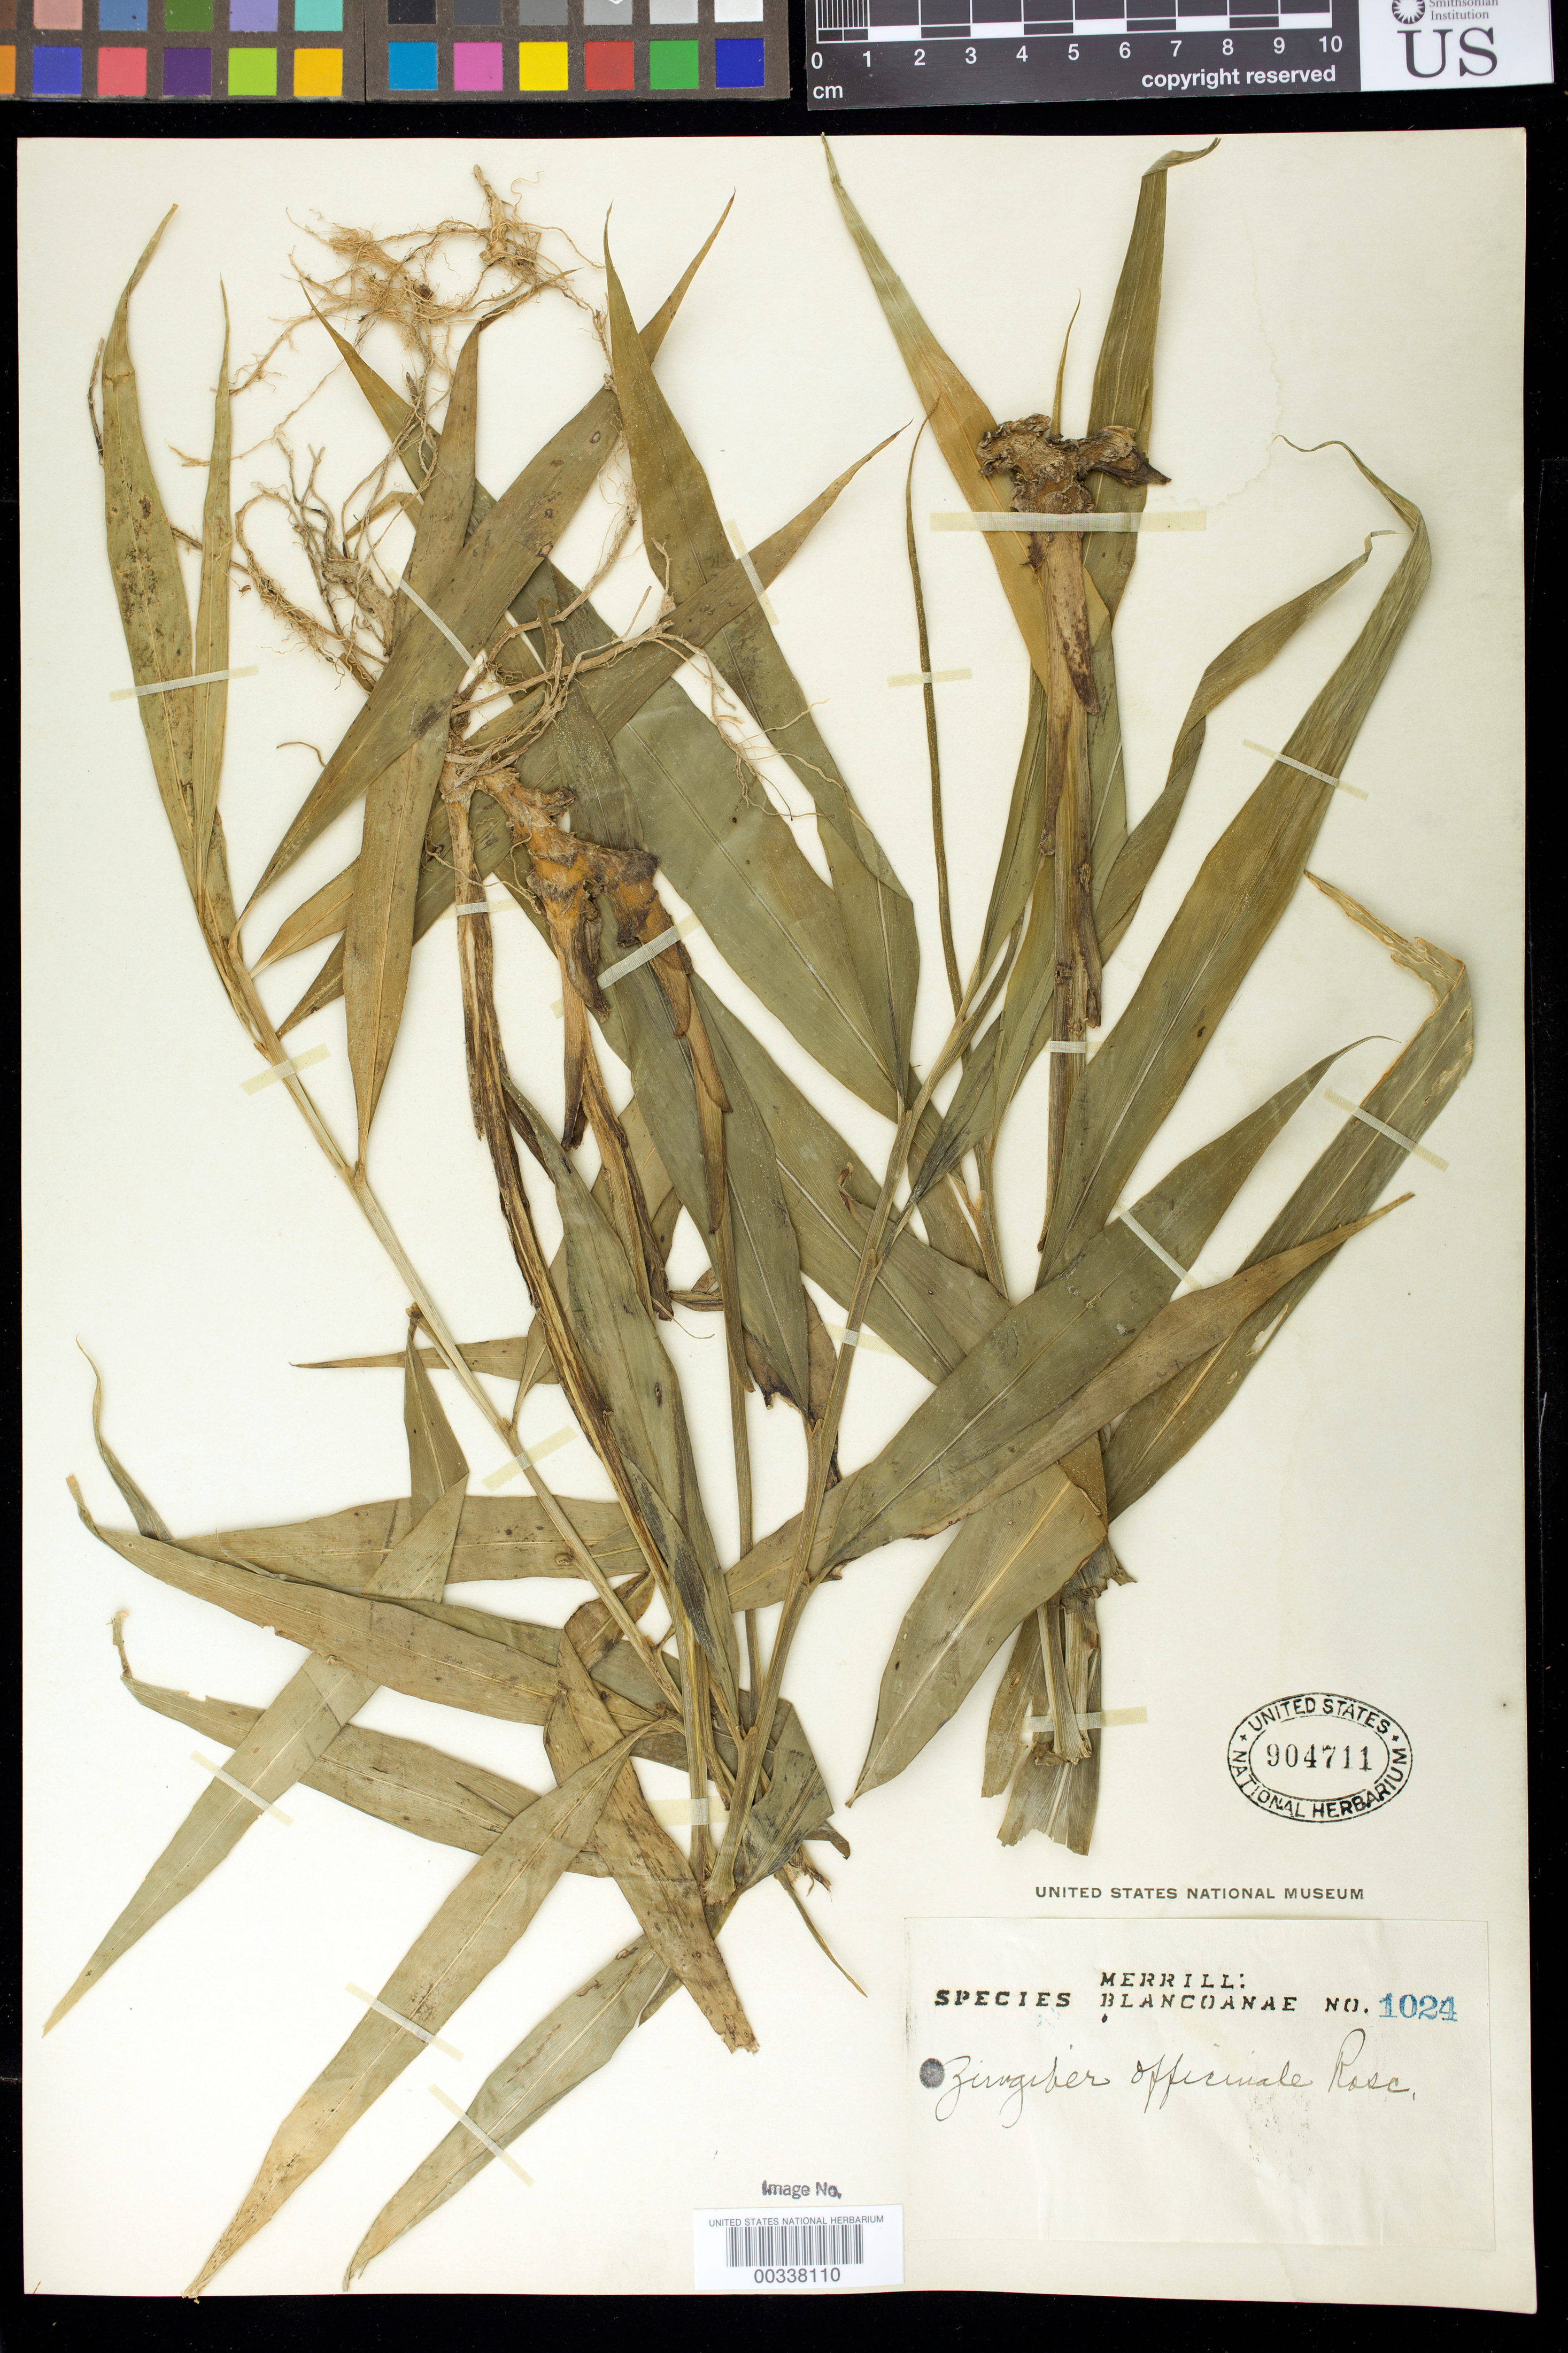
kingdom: Plantae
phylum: Tracheophyta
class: Liliopsida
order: Zingiberales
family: Zingiberaceae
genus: Zingiber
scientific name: Zingiber officinale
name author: Roscoe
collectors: E. D. Merrill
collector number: Sp. Blancoan. 1024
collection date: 1916-10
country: Philippines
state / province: Calabarzon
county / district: Rizal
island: Luzon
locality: Antipolo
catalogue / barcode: US 904711